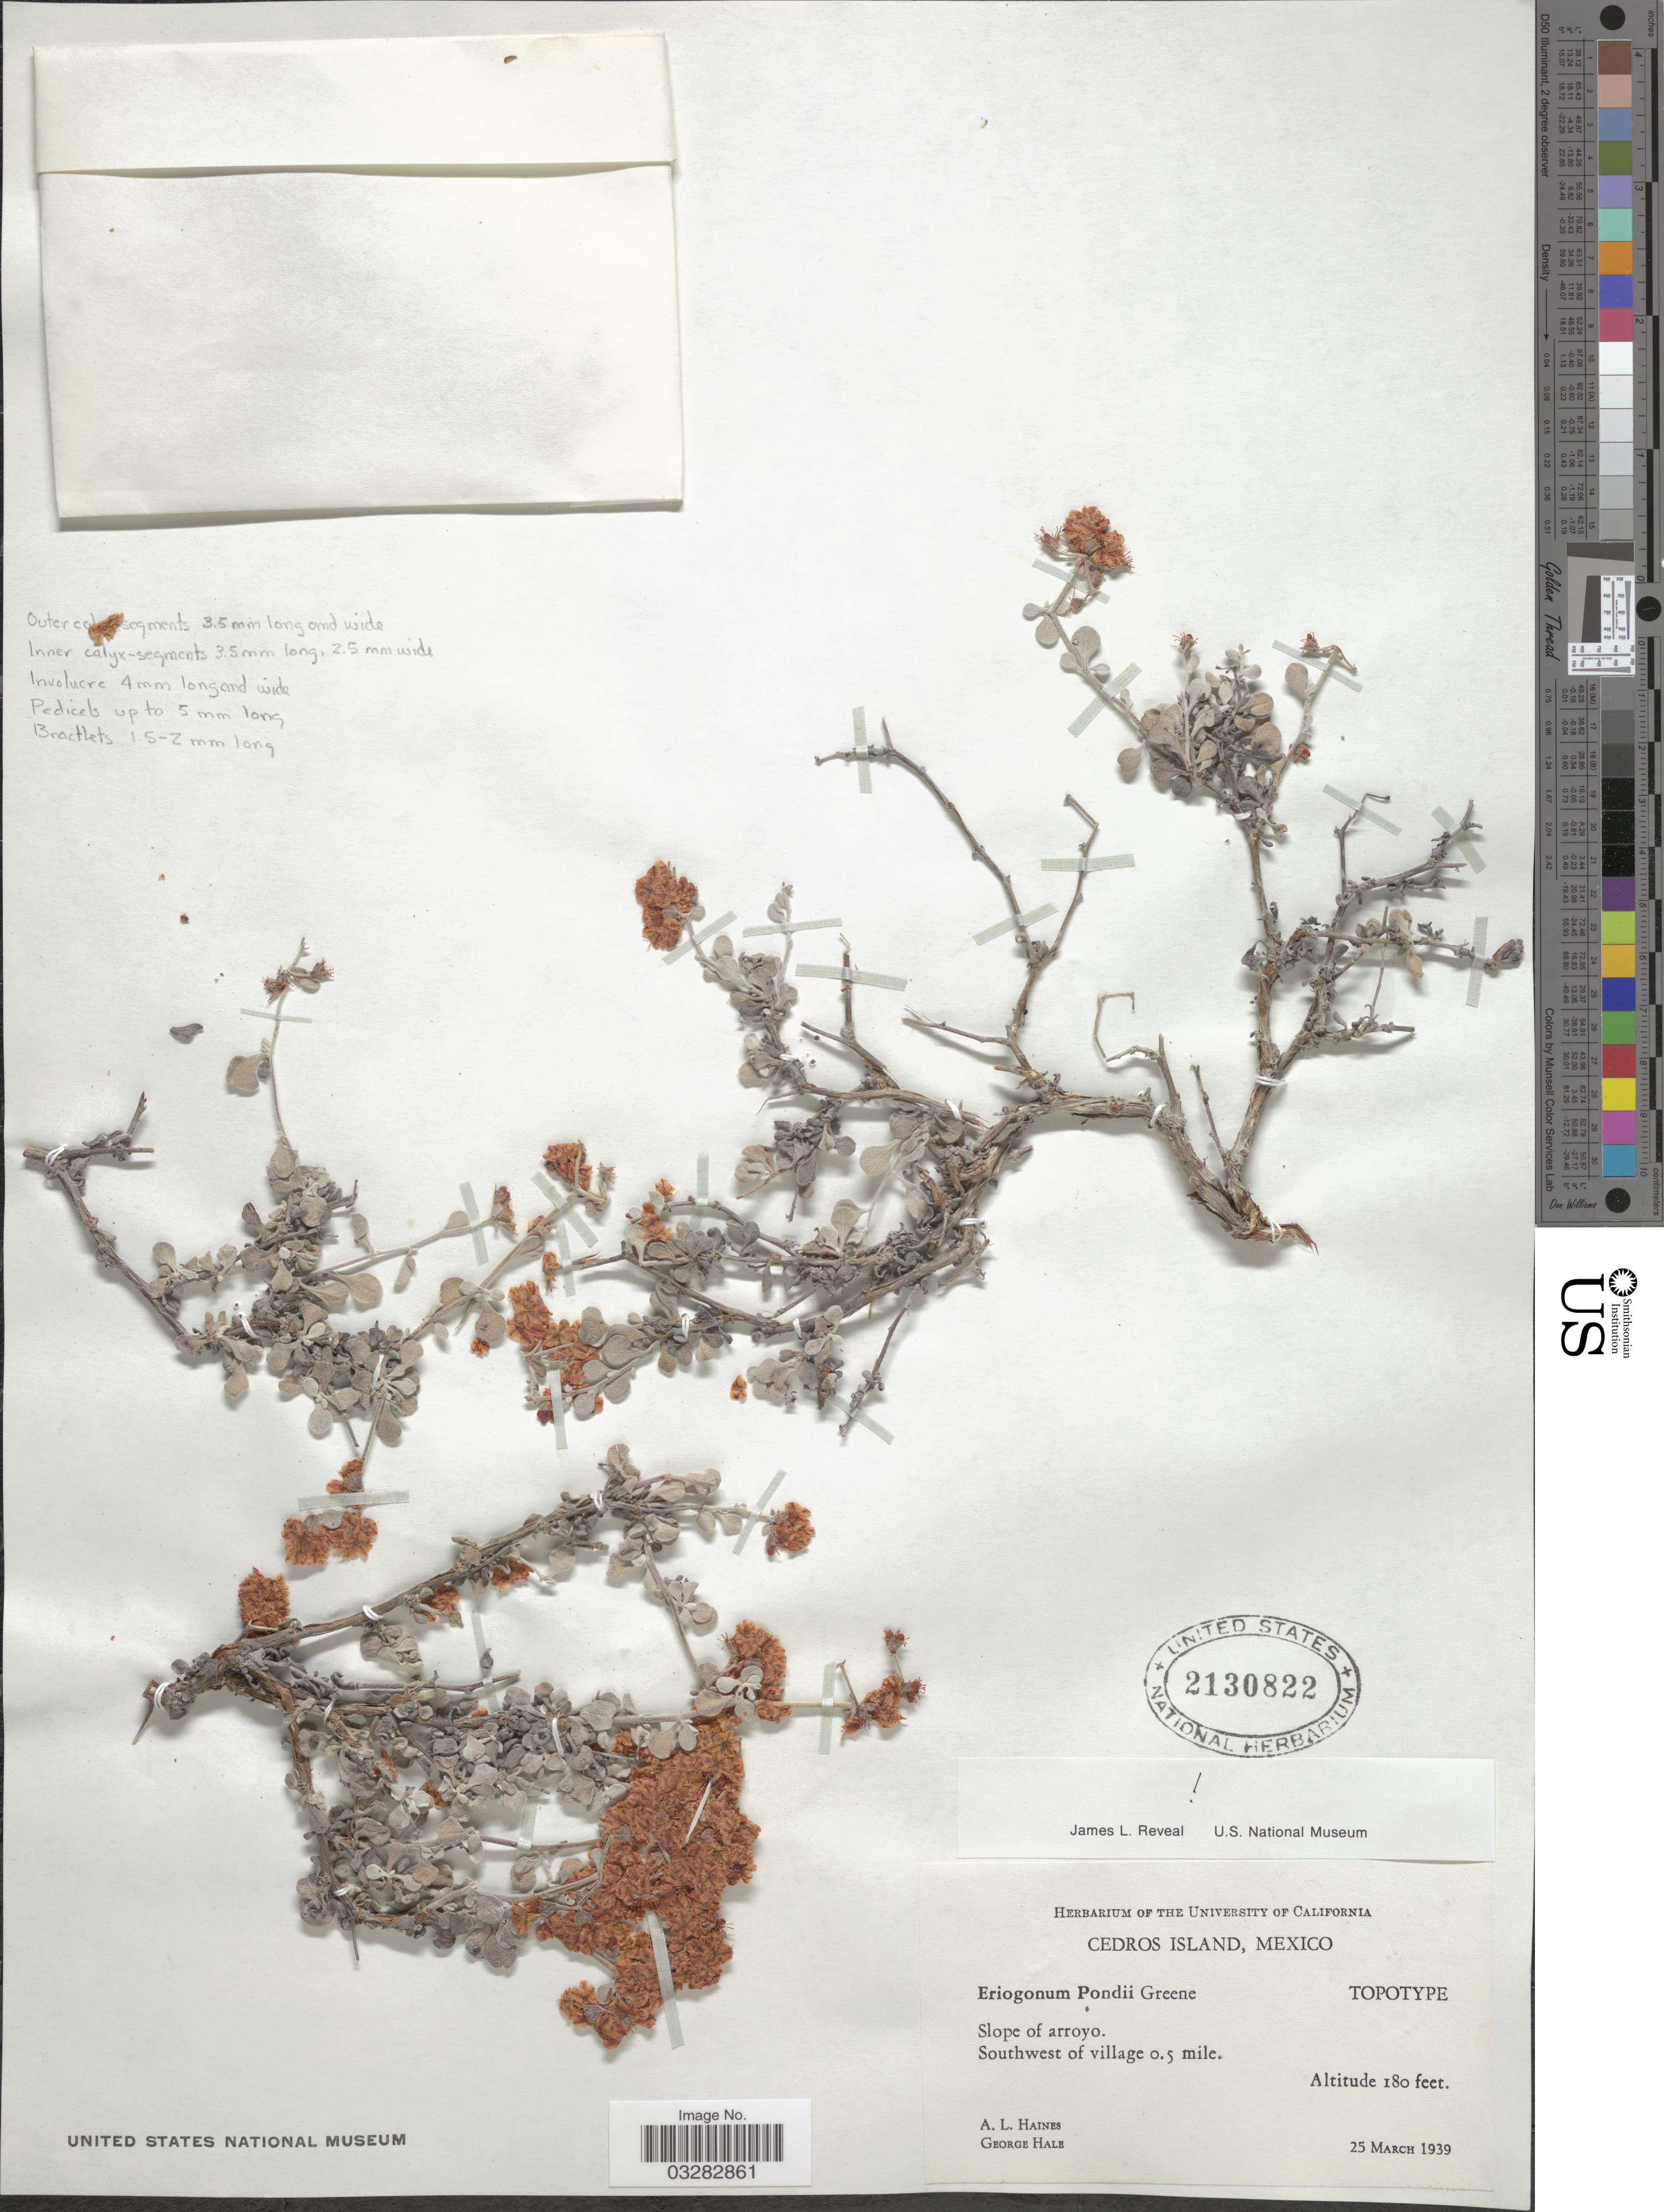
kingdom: Plantae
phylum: Tracheophyta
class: Magnoliopsida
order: Caryophyllales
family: Polygonaceae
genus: Eriogonum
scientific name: Eriogonum pondii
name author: Greene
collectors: A. L. Haines & G. Hale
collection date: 1939-03-25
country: Mexico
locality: Cedros Island. Slope of arroyo. Southwest of village 0.5 mile.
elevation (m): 55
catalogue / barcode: US 2130822